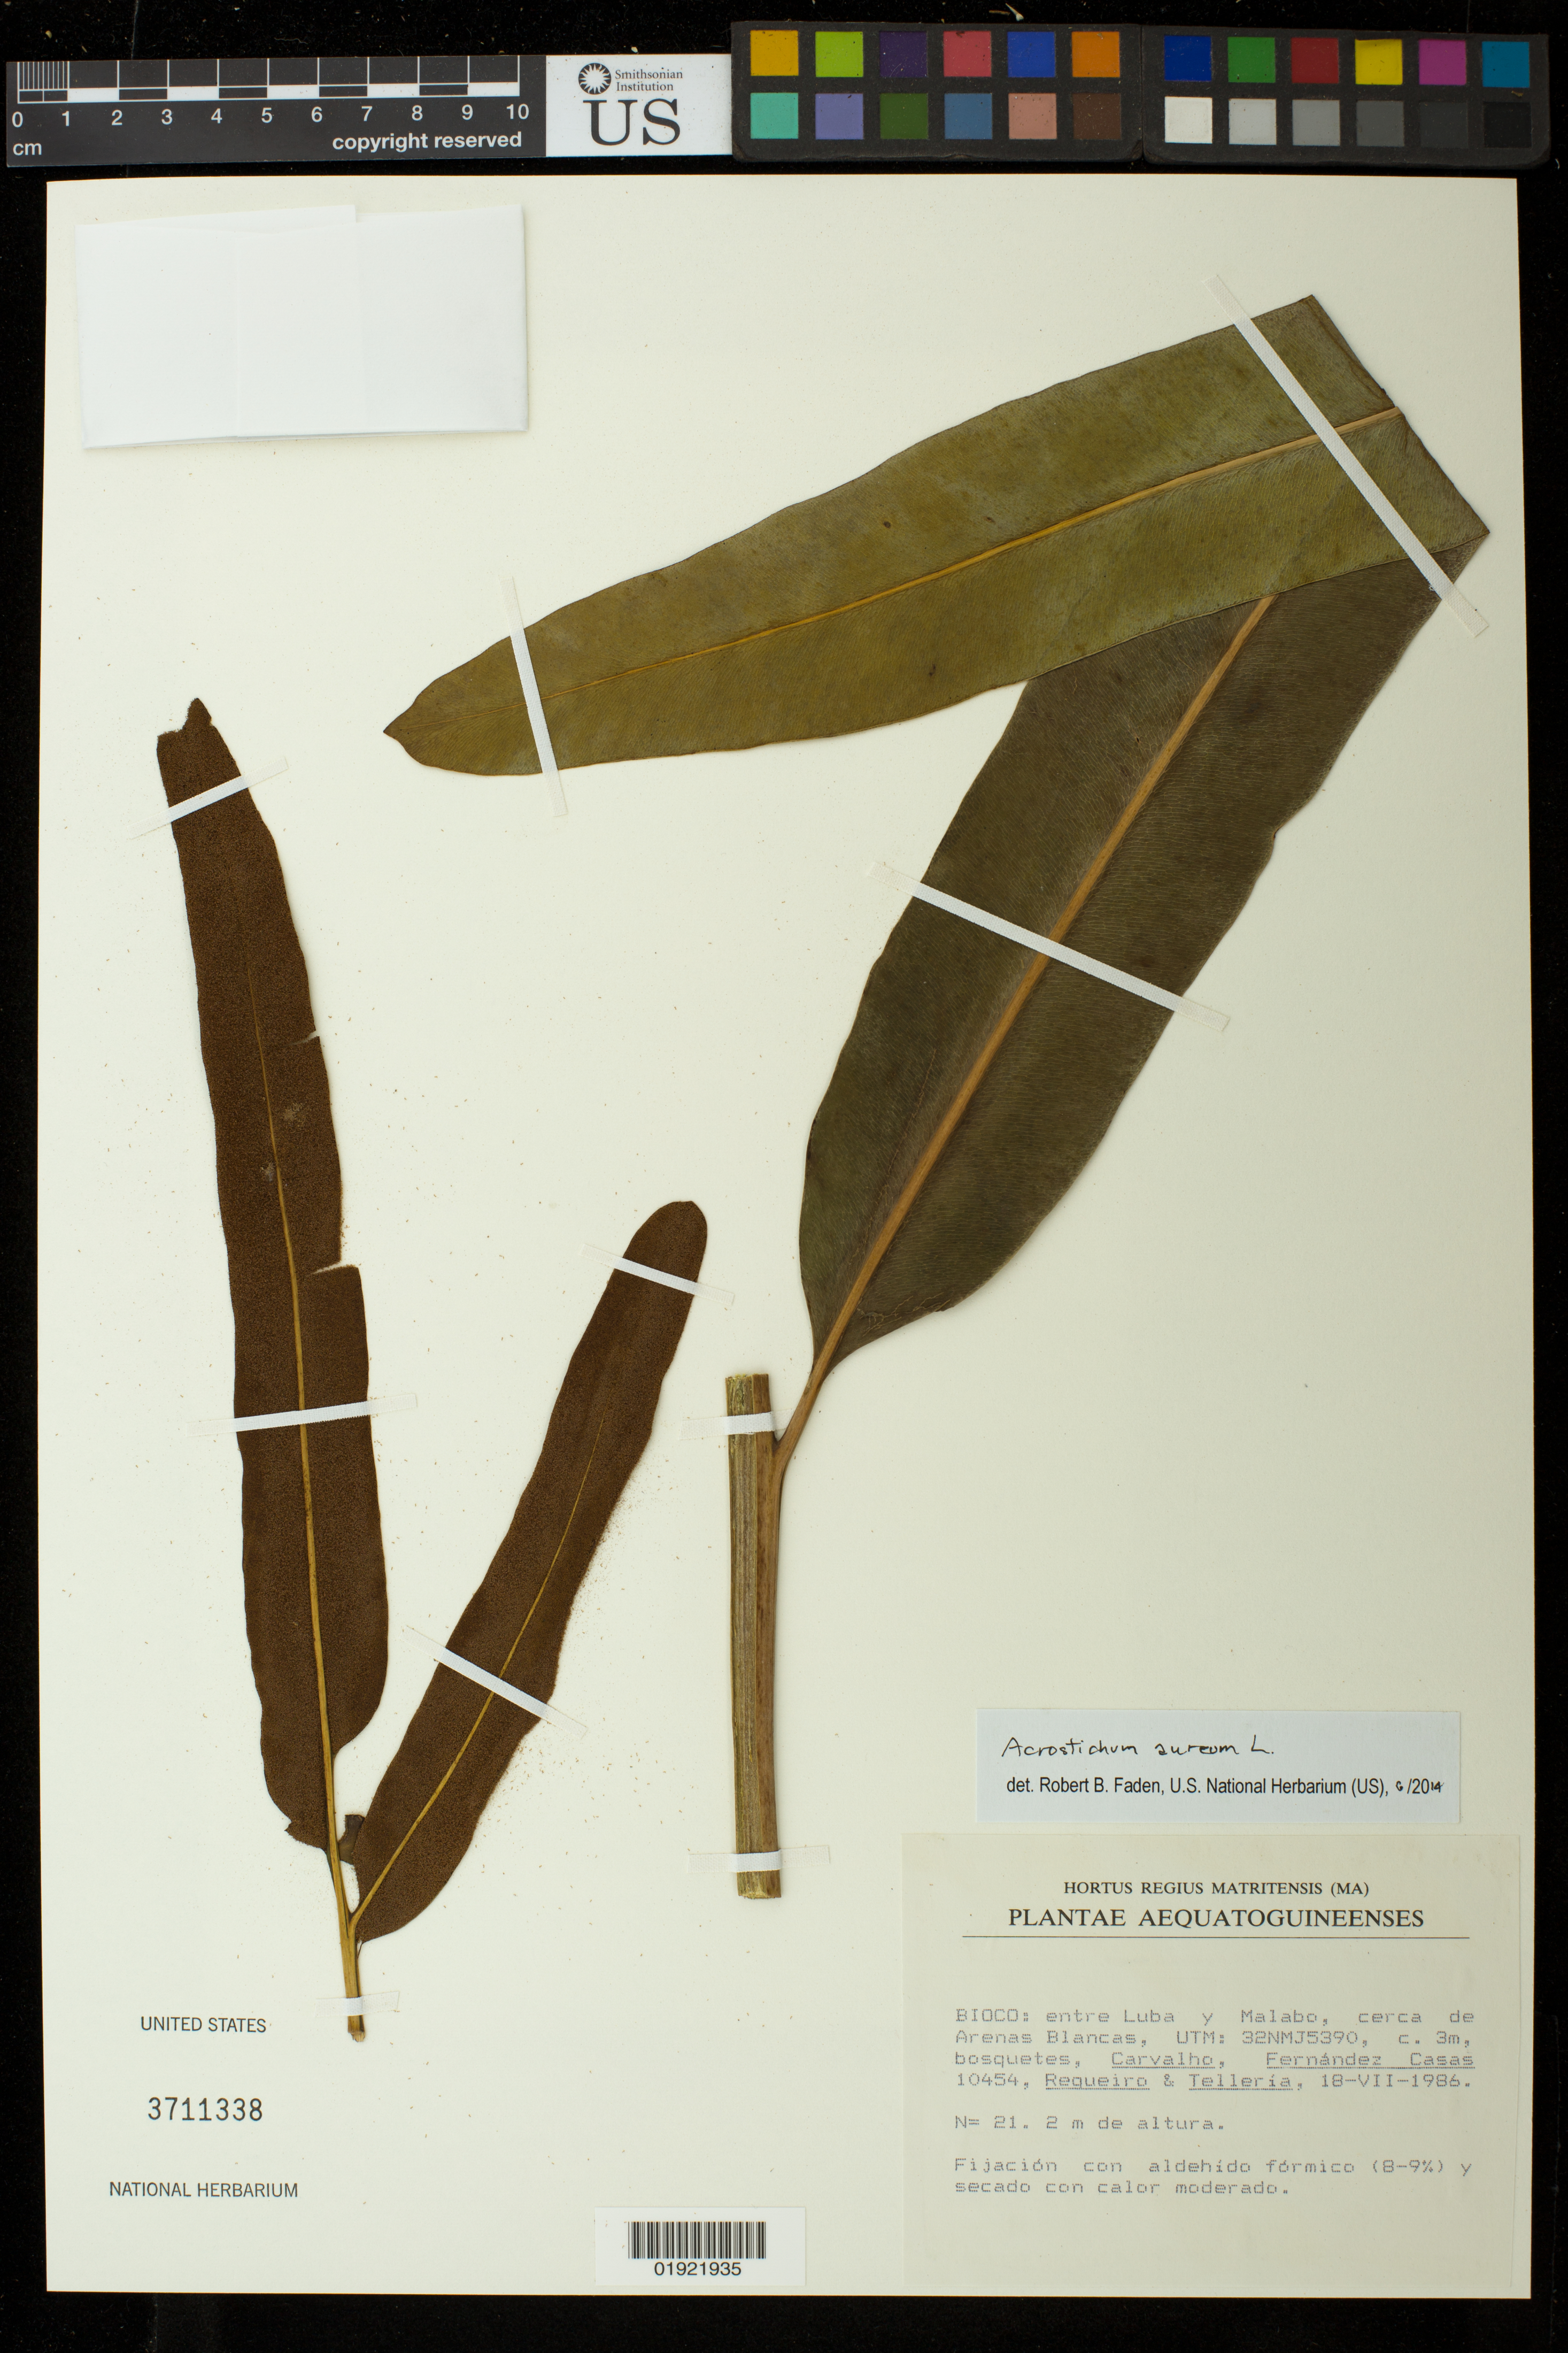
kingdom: Plantae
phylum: Tracheophyta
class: Polypodiopsida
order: Polypodiales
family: Pteridaceae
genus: Acrostichum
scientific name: Acrostichum aureum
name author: L.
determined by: Faden, Robert B., (US), Smithsonian Institution - National Museum of Natural History (UNITED STATES)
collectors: Carvalho, --, F. Casas, Requeiro, -- & -. Telleria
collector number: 10454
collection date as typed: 18-VII-1986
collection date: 1986-07-18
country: Equatorial Guinea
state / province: Bioko Norte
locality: entre Luba y Malabo, cerca de Arenas Blancas, UTM: 32NMJ5390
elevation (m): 3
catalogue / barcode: US 3711338